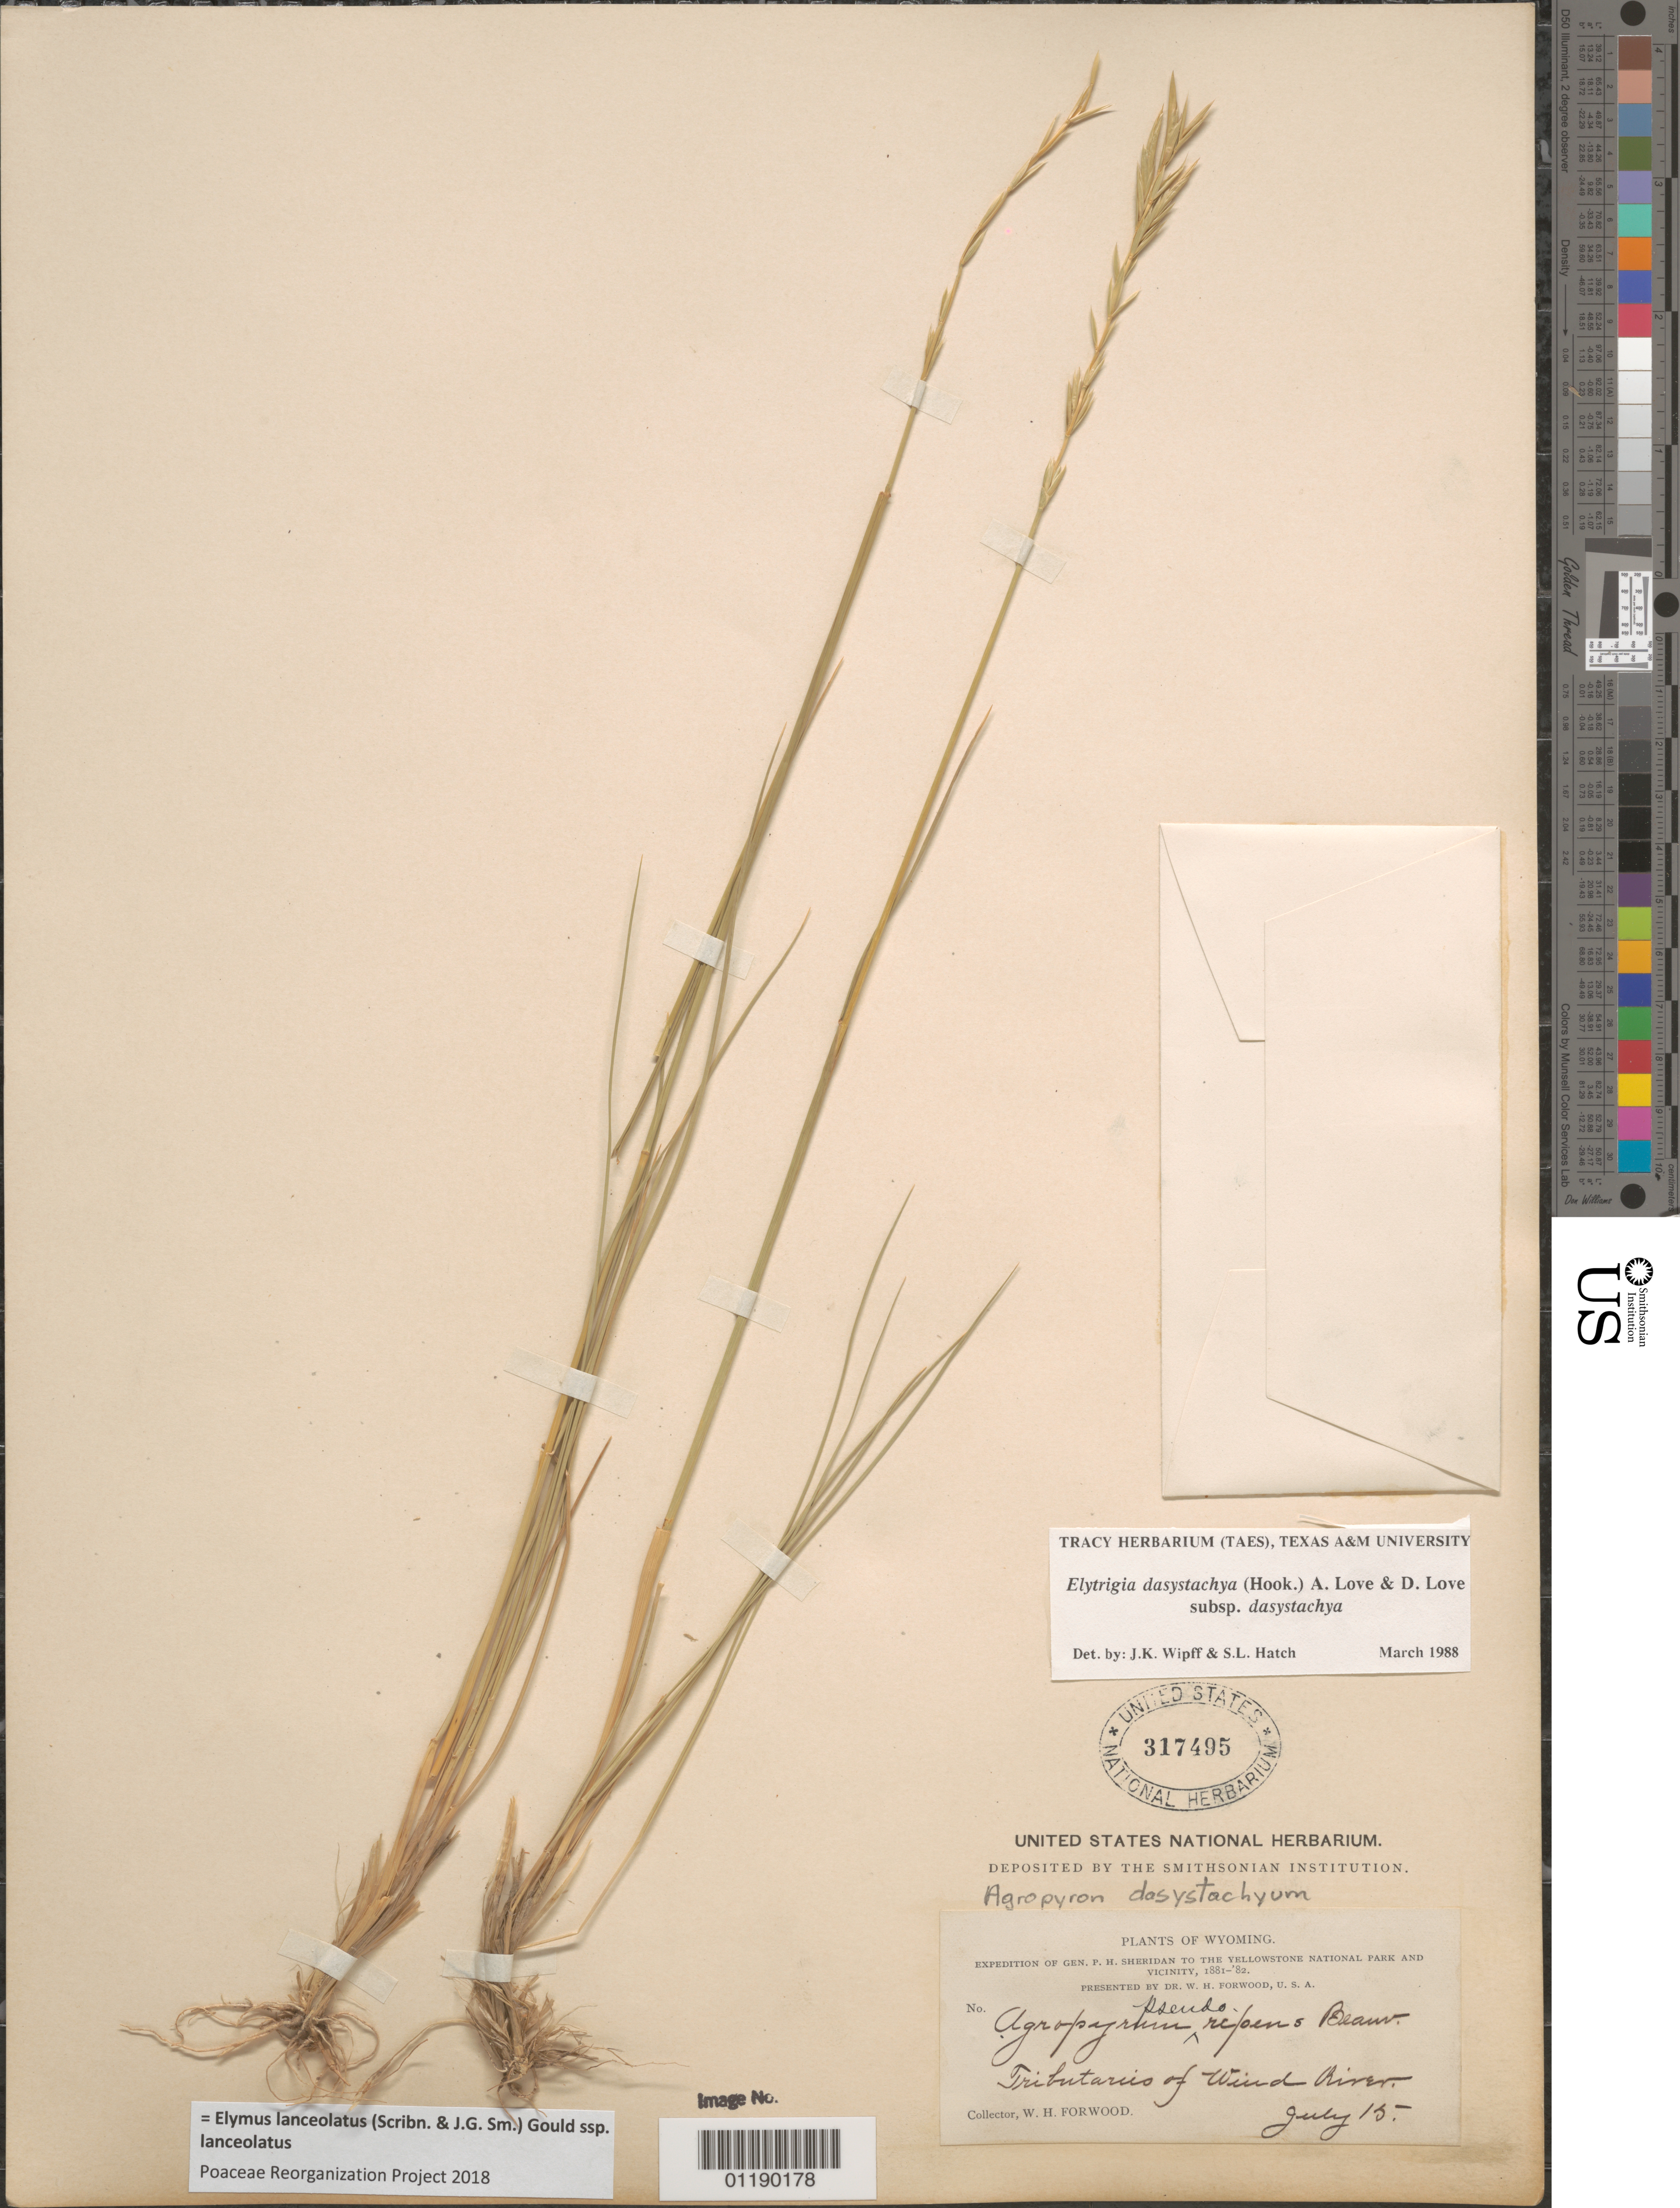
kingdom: Plantae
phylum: Tracheophyta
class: Liliopsida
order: Poales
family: Poaceae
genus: Elymus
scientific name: Elymus lanceolatus subsp. lanceolatus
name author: (Scribn. & J.G. Sm.) Gould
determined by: Poaceae Reorganization Project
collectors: W. Forwood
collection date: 1881-07-15 or 1882-07-15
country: United States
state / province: Wyoming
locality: Tributaries of Wind River.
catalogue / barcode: US 317495